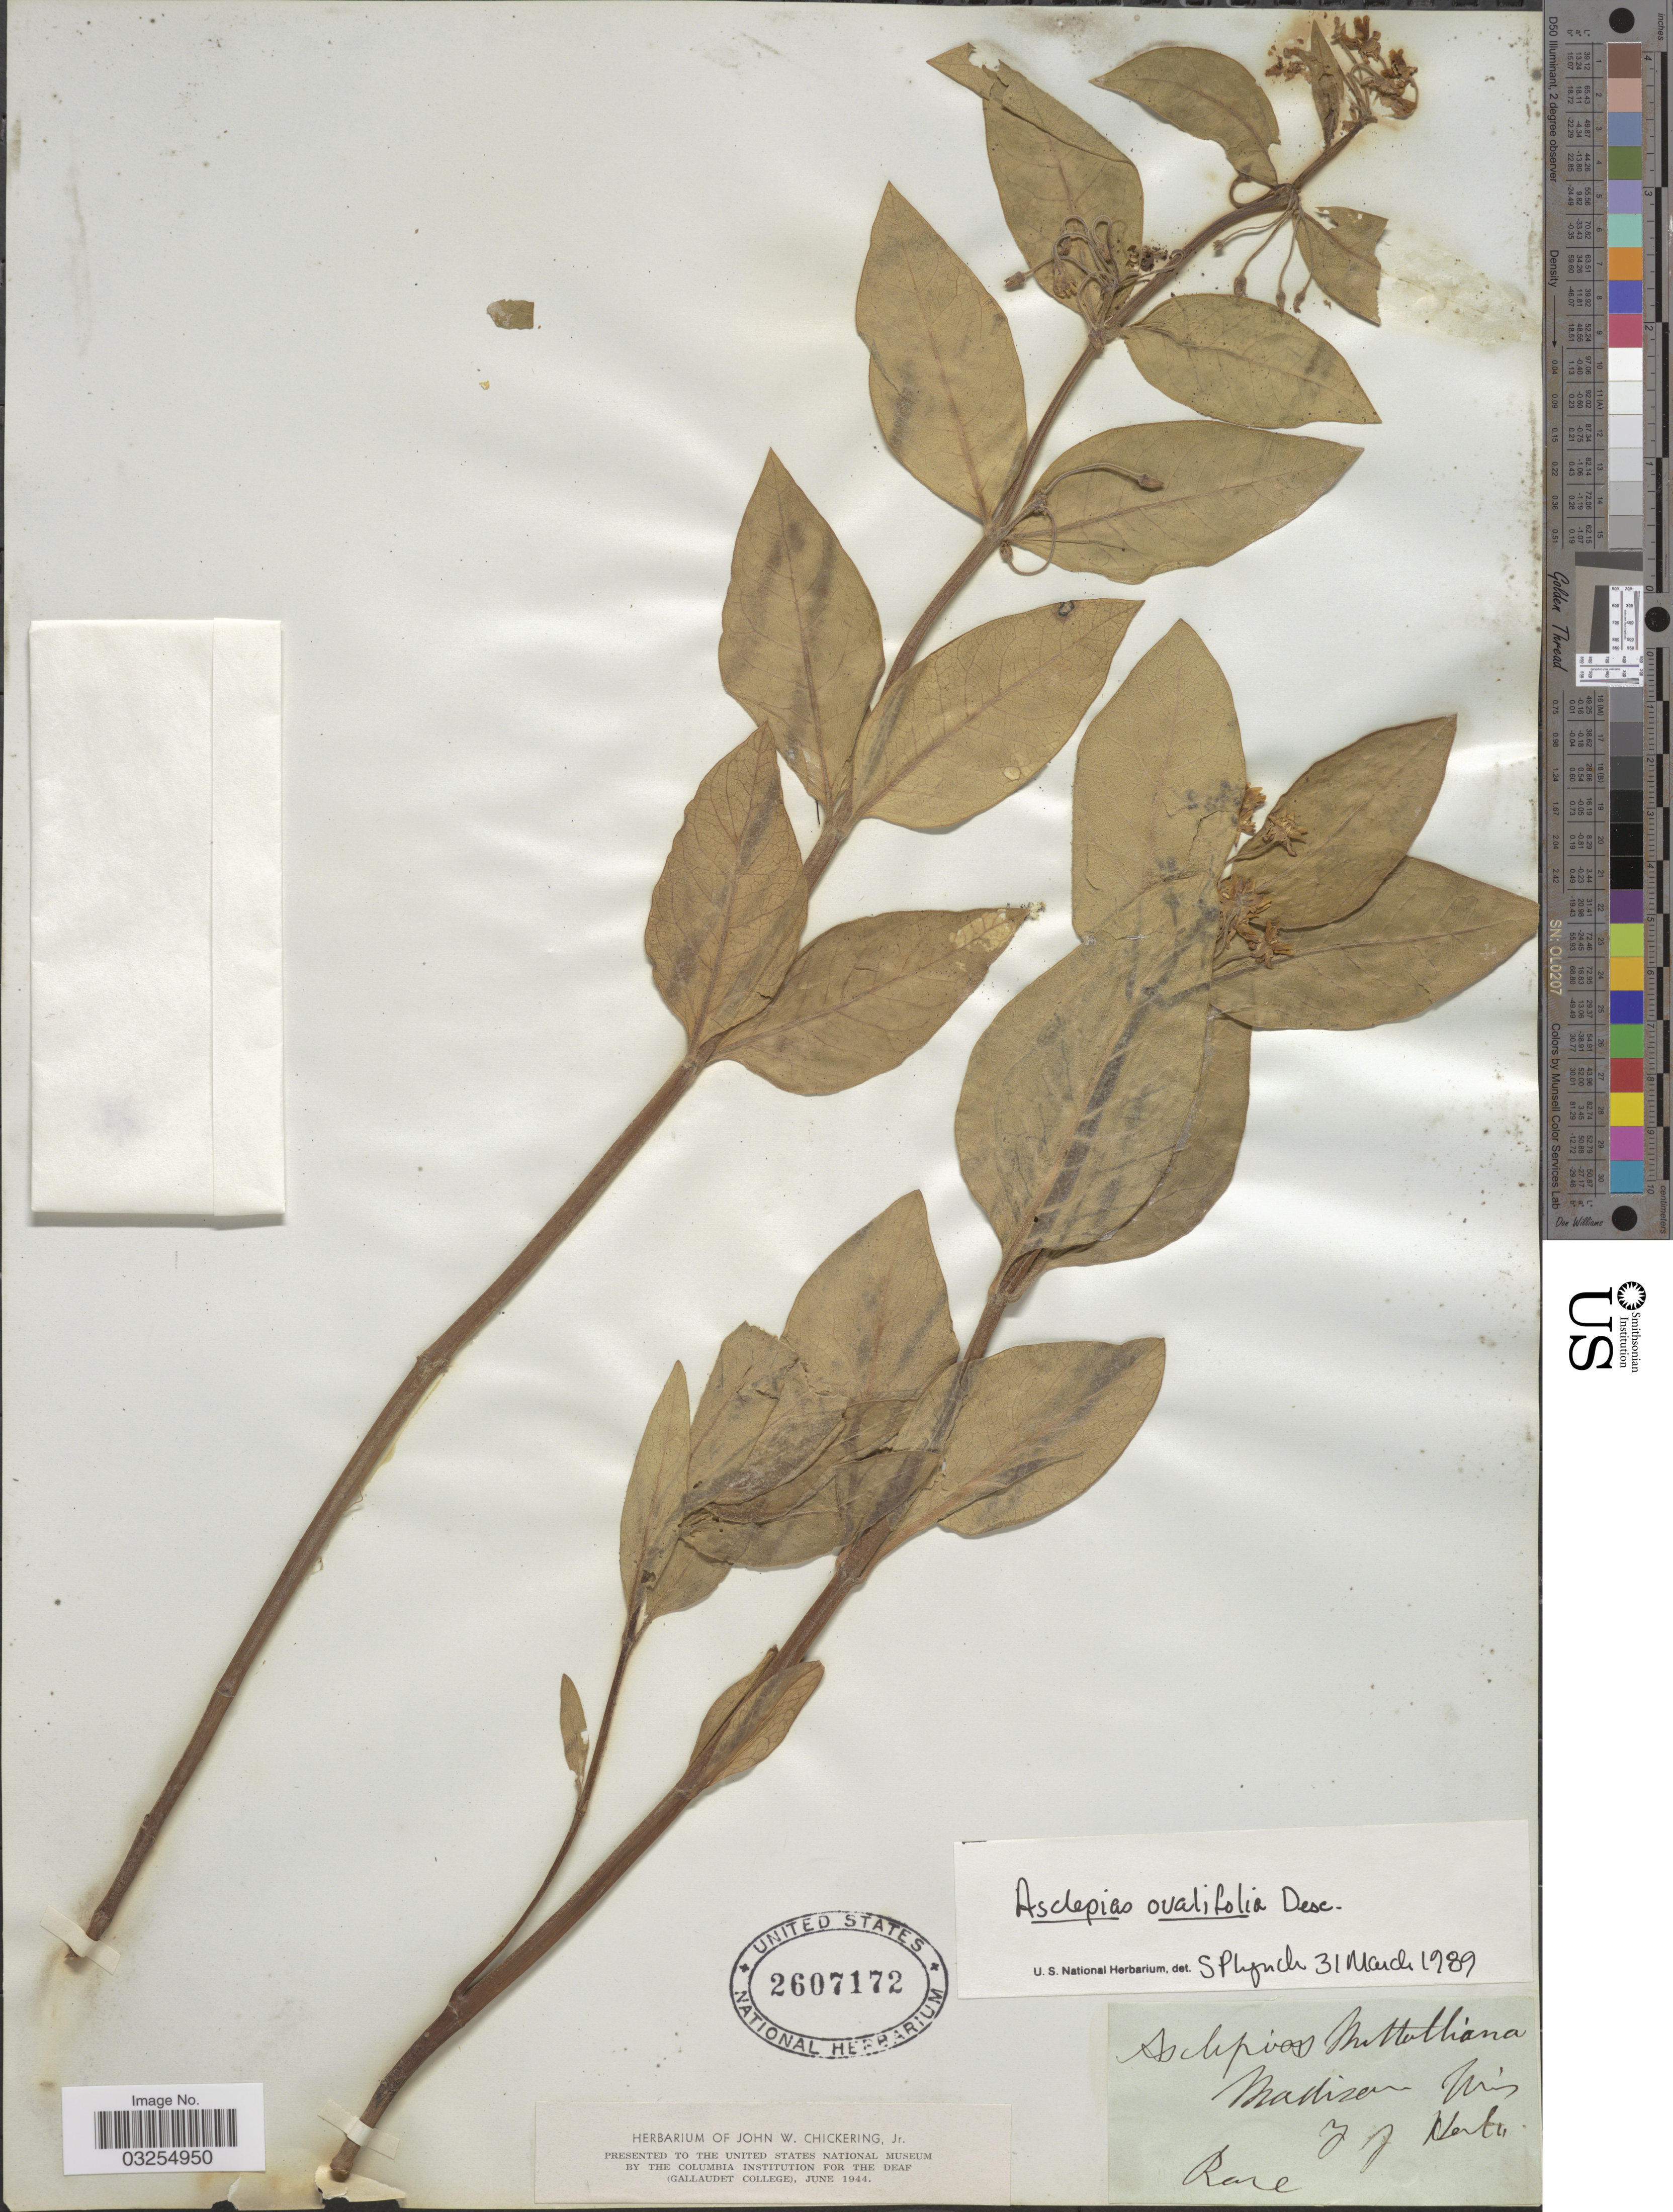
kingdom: Plantae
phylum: Tracheophyta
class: Magnoliopsida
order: Gentianales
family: Apocynaceae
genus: Asclepias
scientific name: Asclepias ovalifolia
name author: Decne.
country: United States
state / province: Mississippi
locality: Madison.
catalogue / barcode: US 2607172